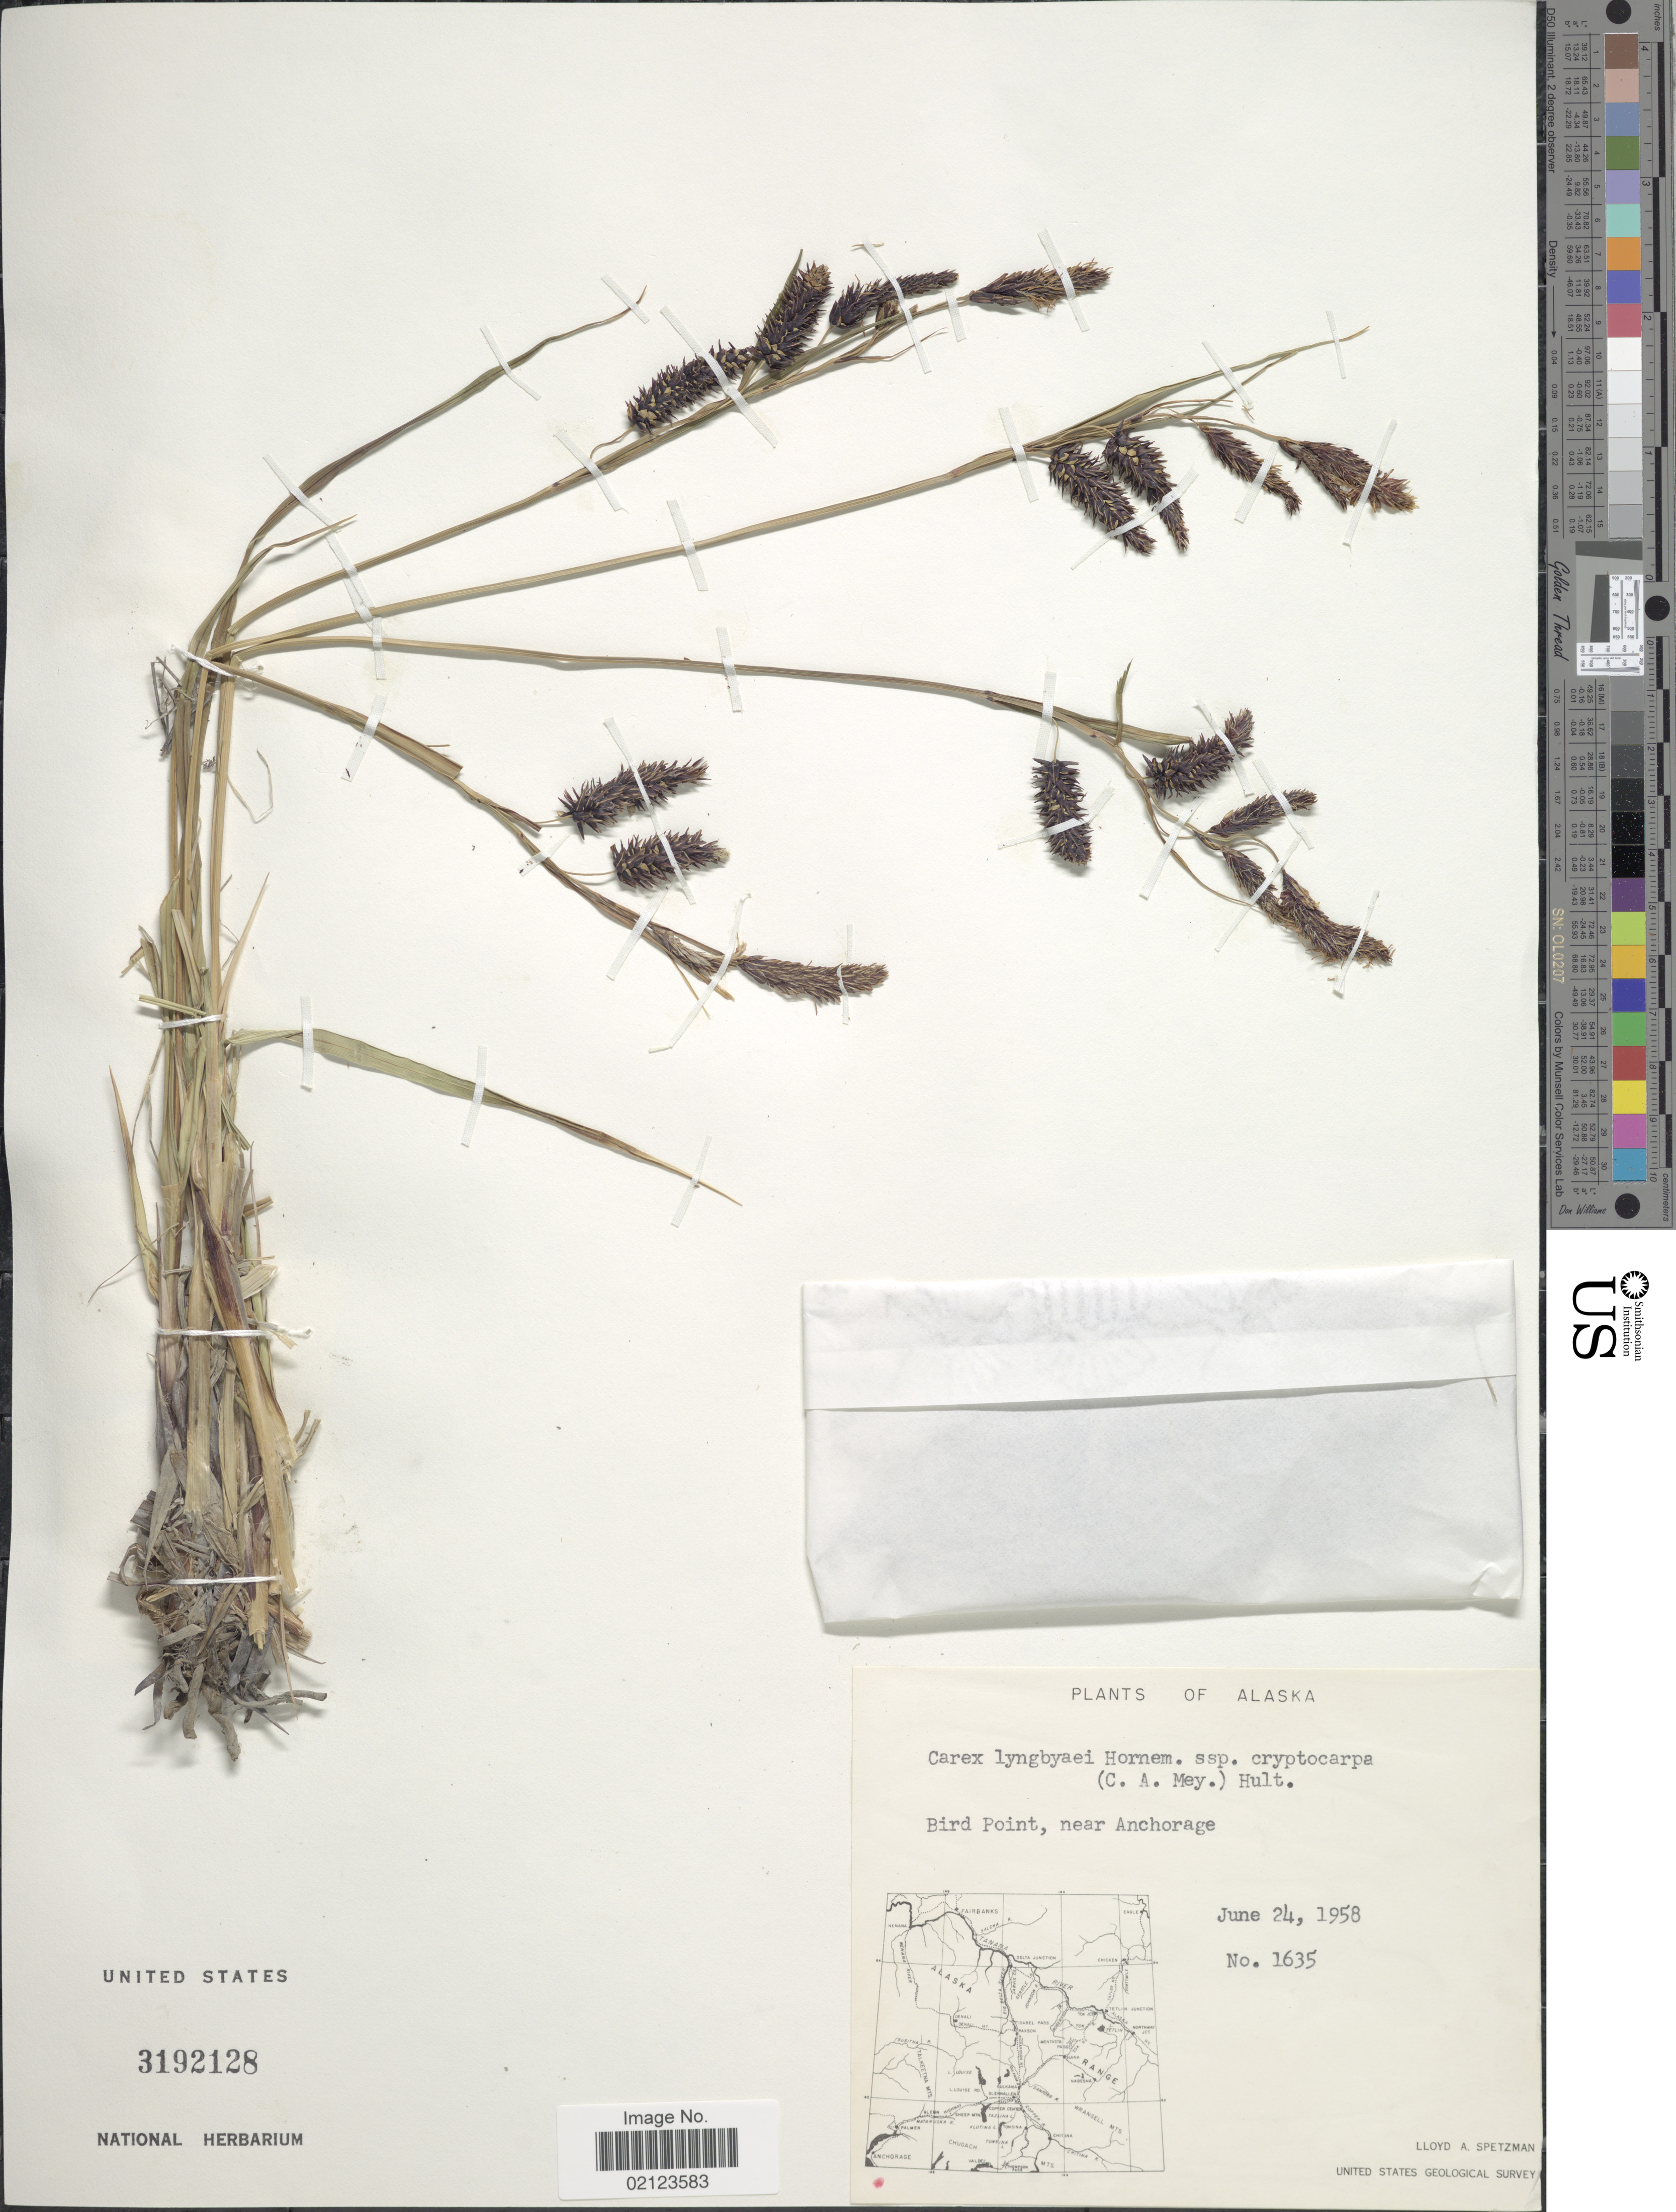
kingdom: Plantae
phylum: Tracheophyta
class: Liliopsida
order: Poales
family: Cyperaceae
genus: Carex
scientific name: Carex lyngbyei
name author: Hornem.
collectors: L. Spetzman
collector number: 1635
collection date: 1958-06-24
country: United States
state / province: Alaska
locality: Bird Point, near Anchorage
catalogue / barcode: US 3192128